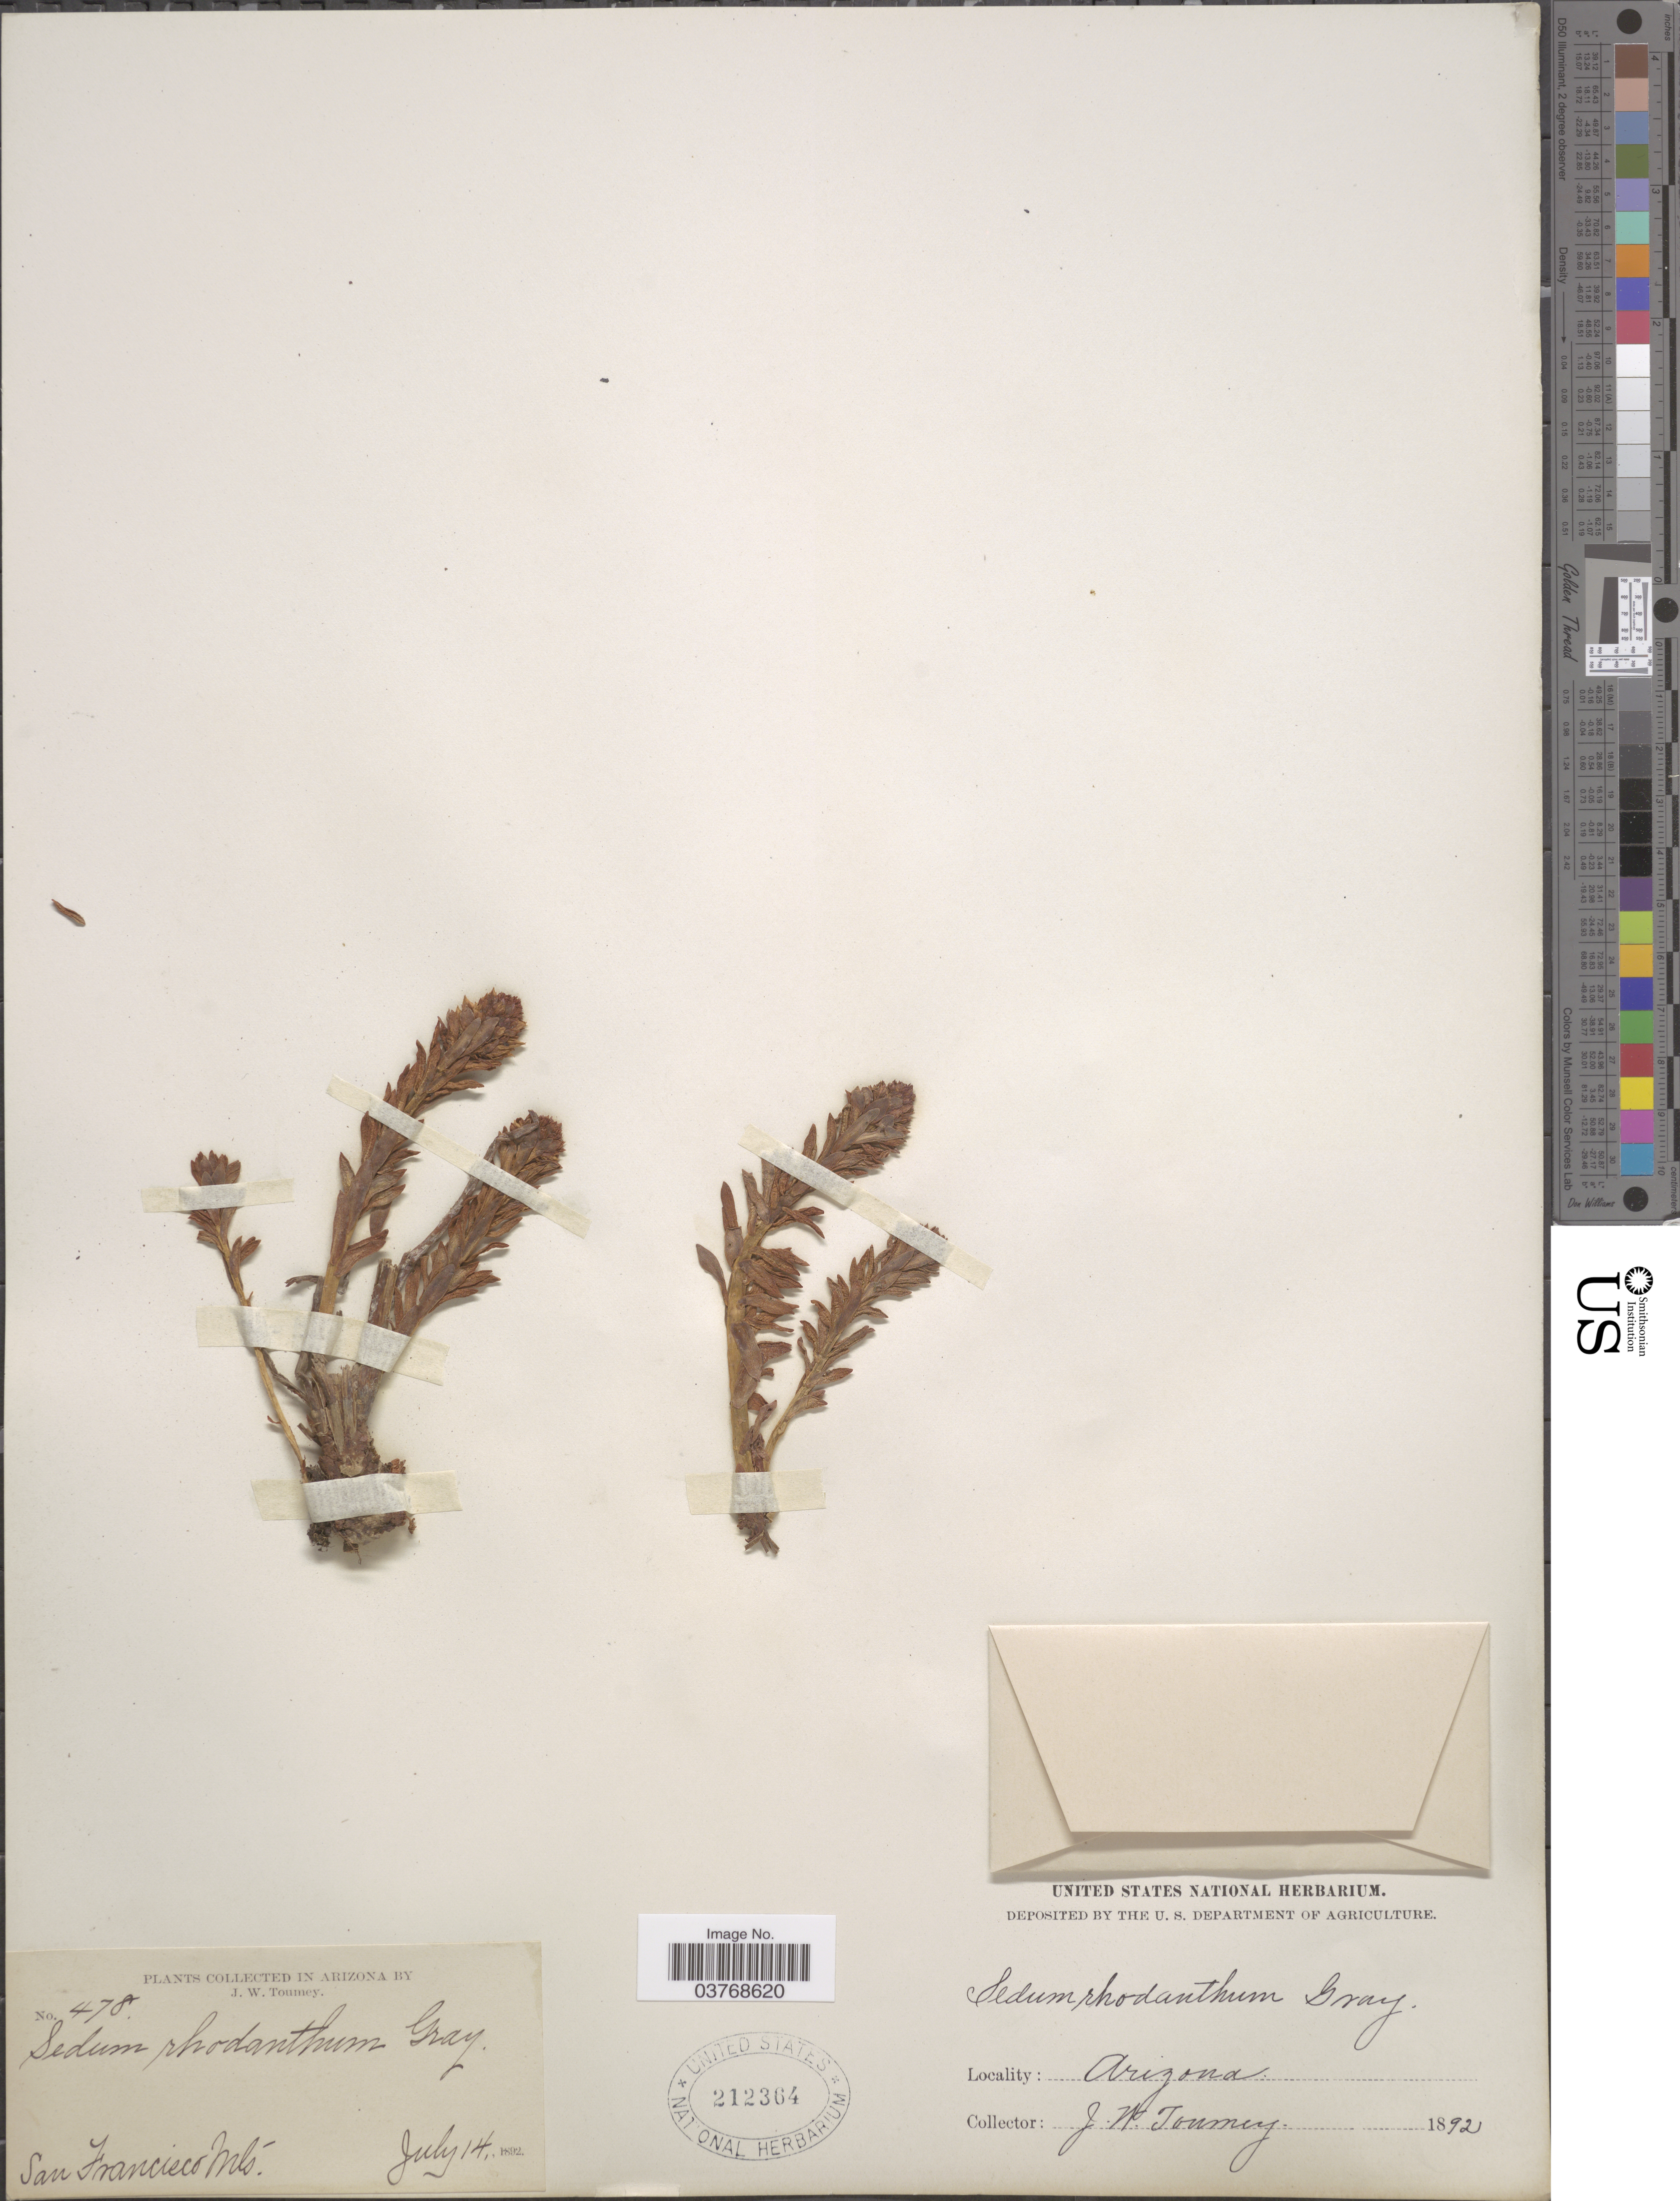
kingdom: Plantae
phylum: Tracheophyta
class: Magnoliopsida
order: Saxifragales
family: Crassulaceae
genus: Rhodiola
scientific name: Rhodiola rhodantha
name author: (A. Gray) H. Jacobsen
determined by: Strong, Mark T., (BOT), Smithsonian Institution - National Museum of Natural History (UNITED STATES)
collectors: J. W. Toumey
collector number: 478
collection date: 1892-07-14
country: United States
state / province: Arizona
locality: San Francisco Mts.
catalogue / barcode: US 212364